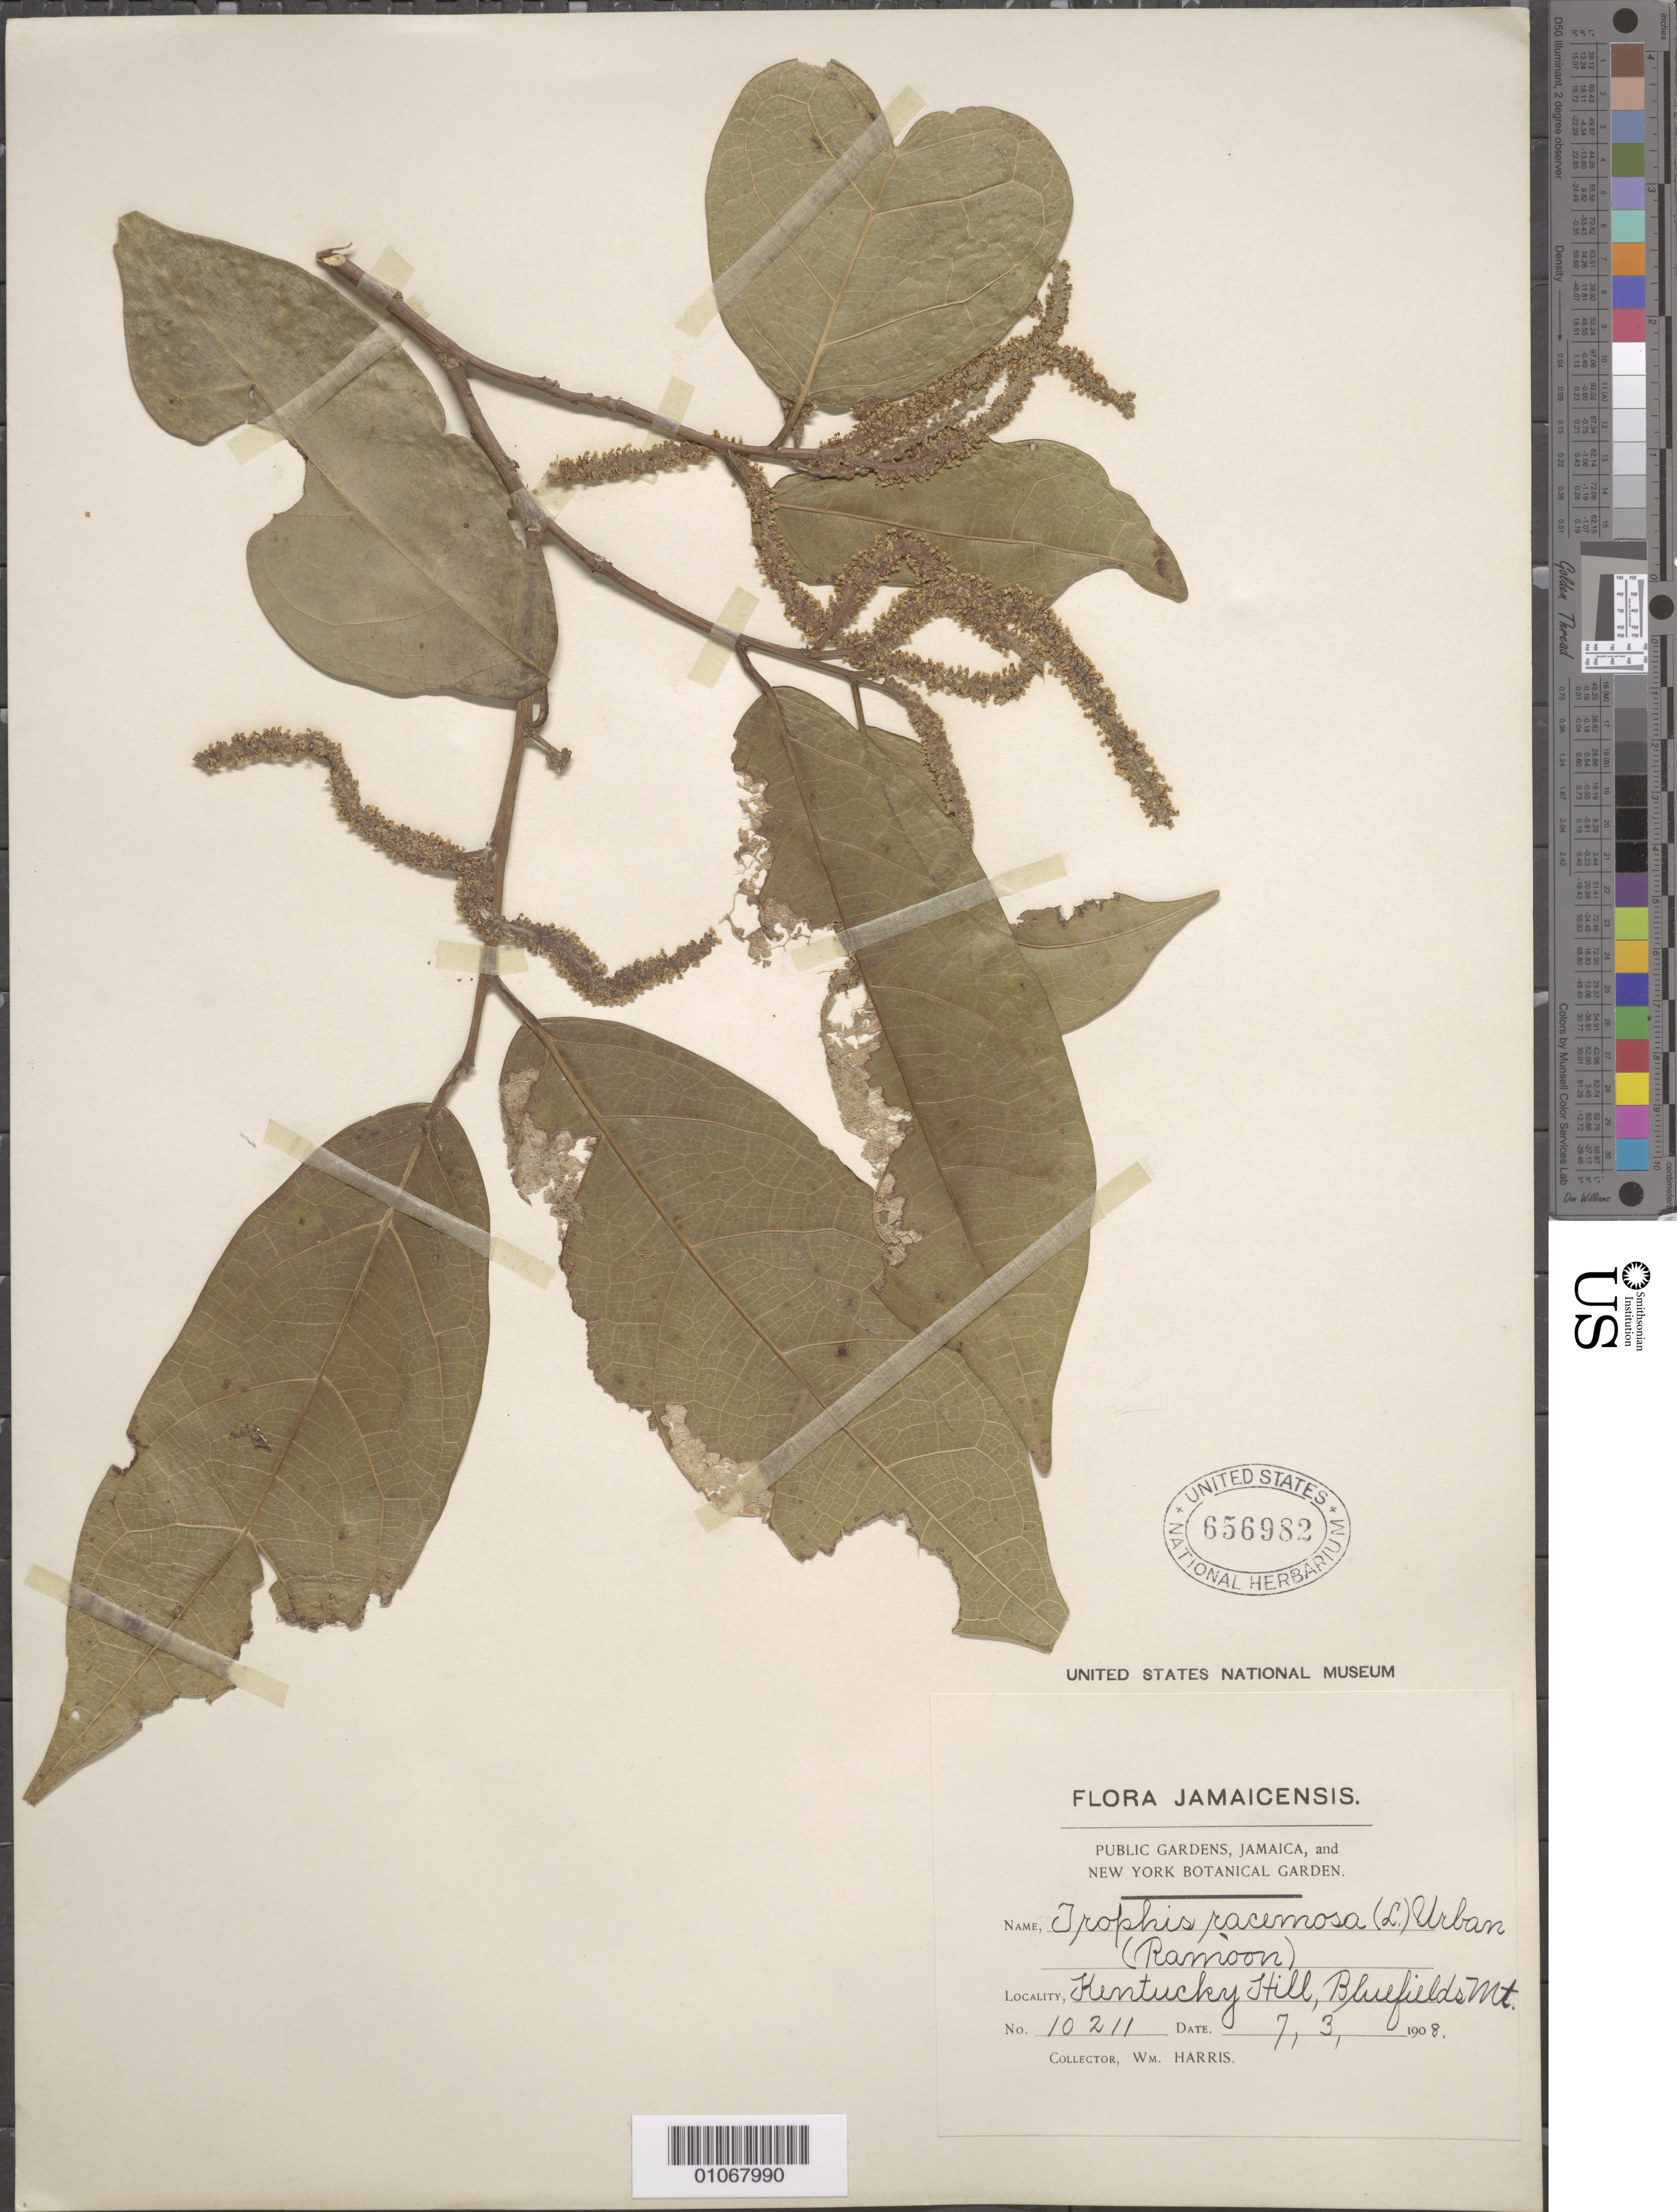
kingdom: Plantae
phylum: Tracheophyta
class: Magnoliopsida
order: Rosales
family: Moraceae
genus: Trophis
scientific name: Trophis racemosa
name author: (L.) Urb.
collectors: W. Harris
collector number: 10211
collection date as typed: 08 Mar 1908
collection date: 1908-03-08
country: Jamaica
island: Jamaica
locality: Kentucky hill, Bluefilds mts.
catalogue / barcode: US 656982